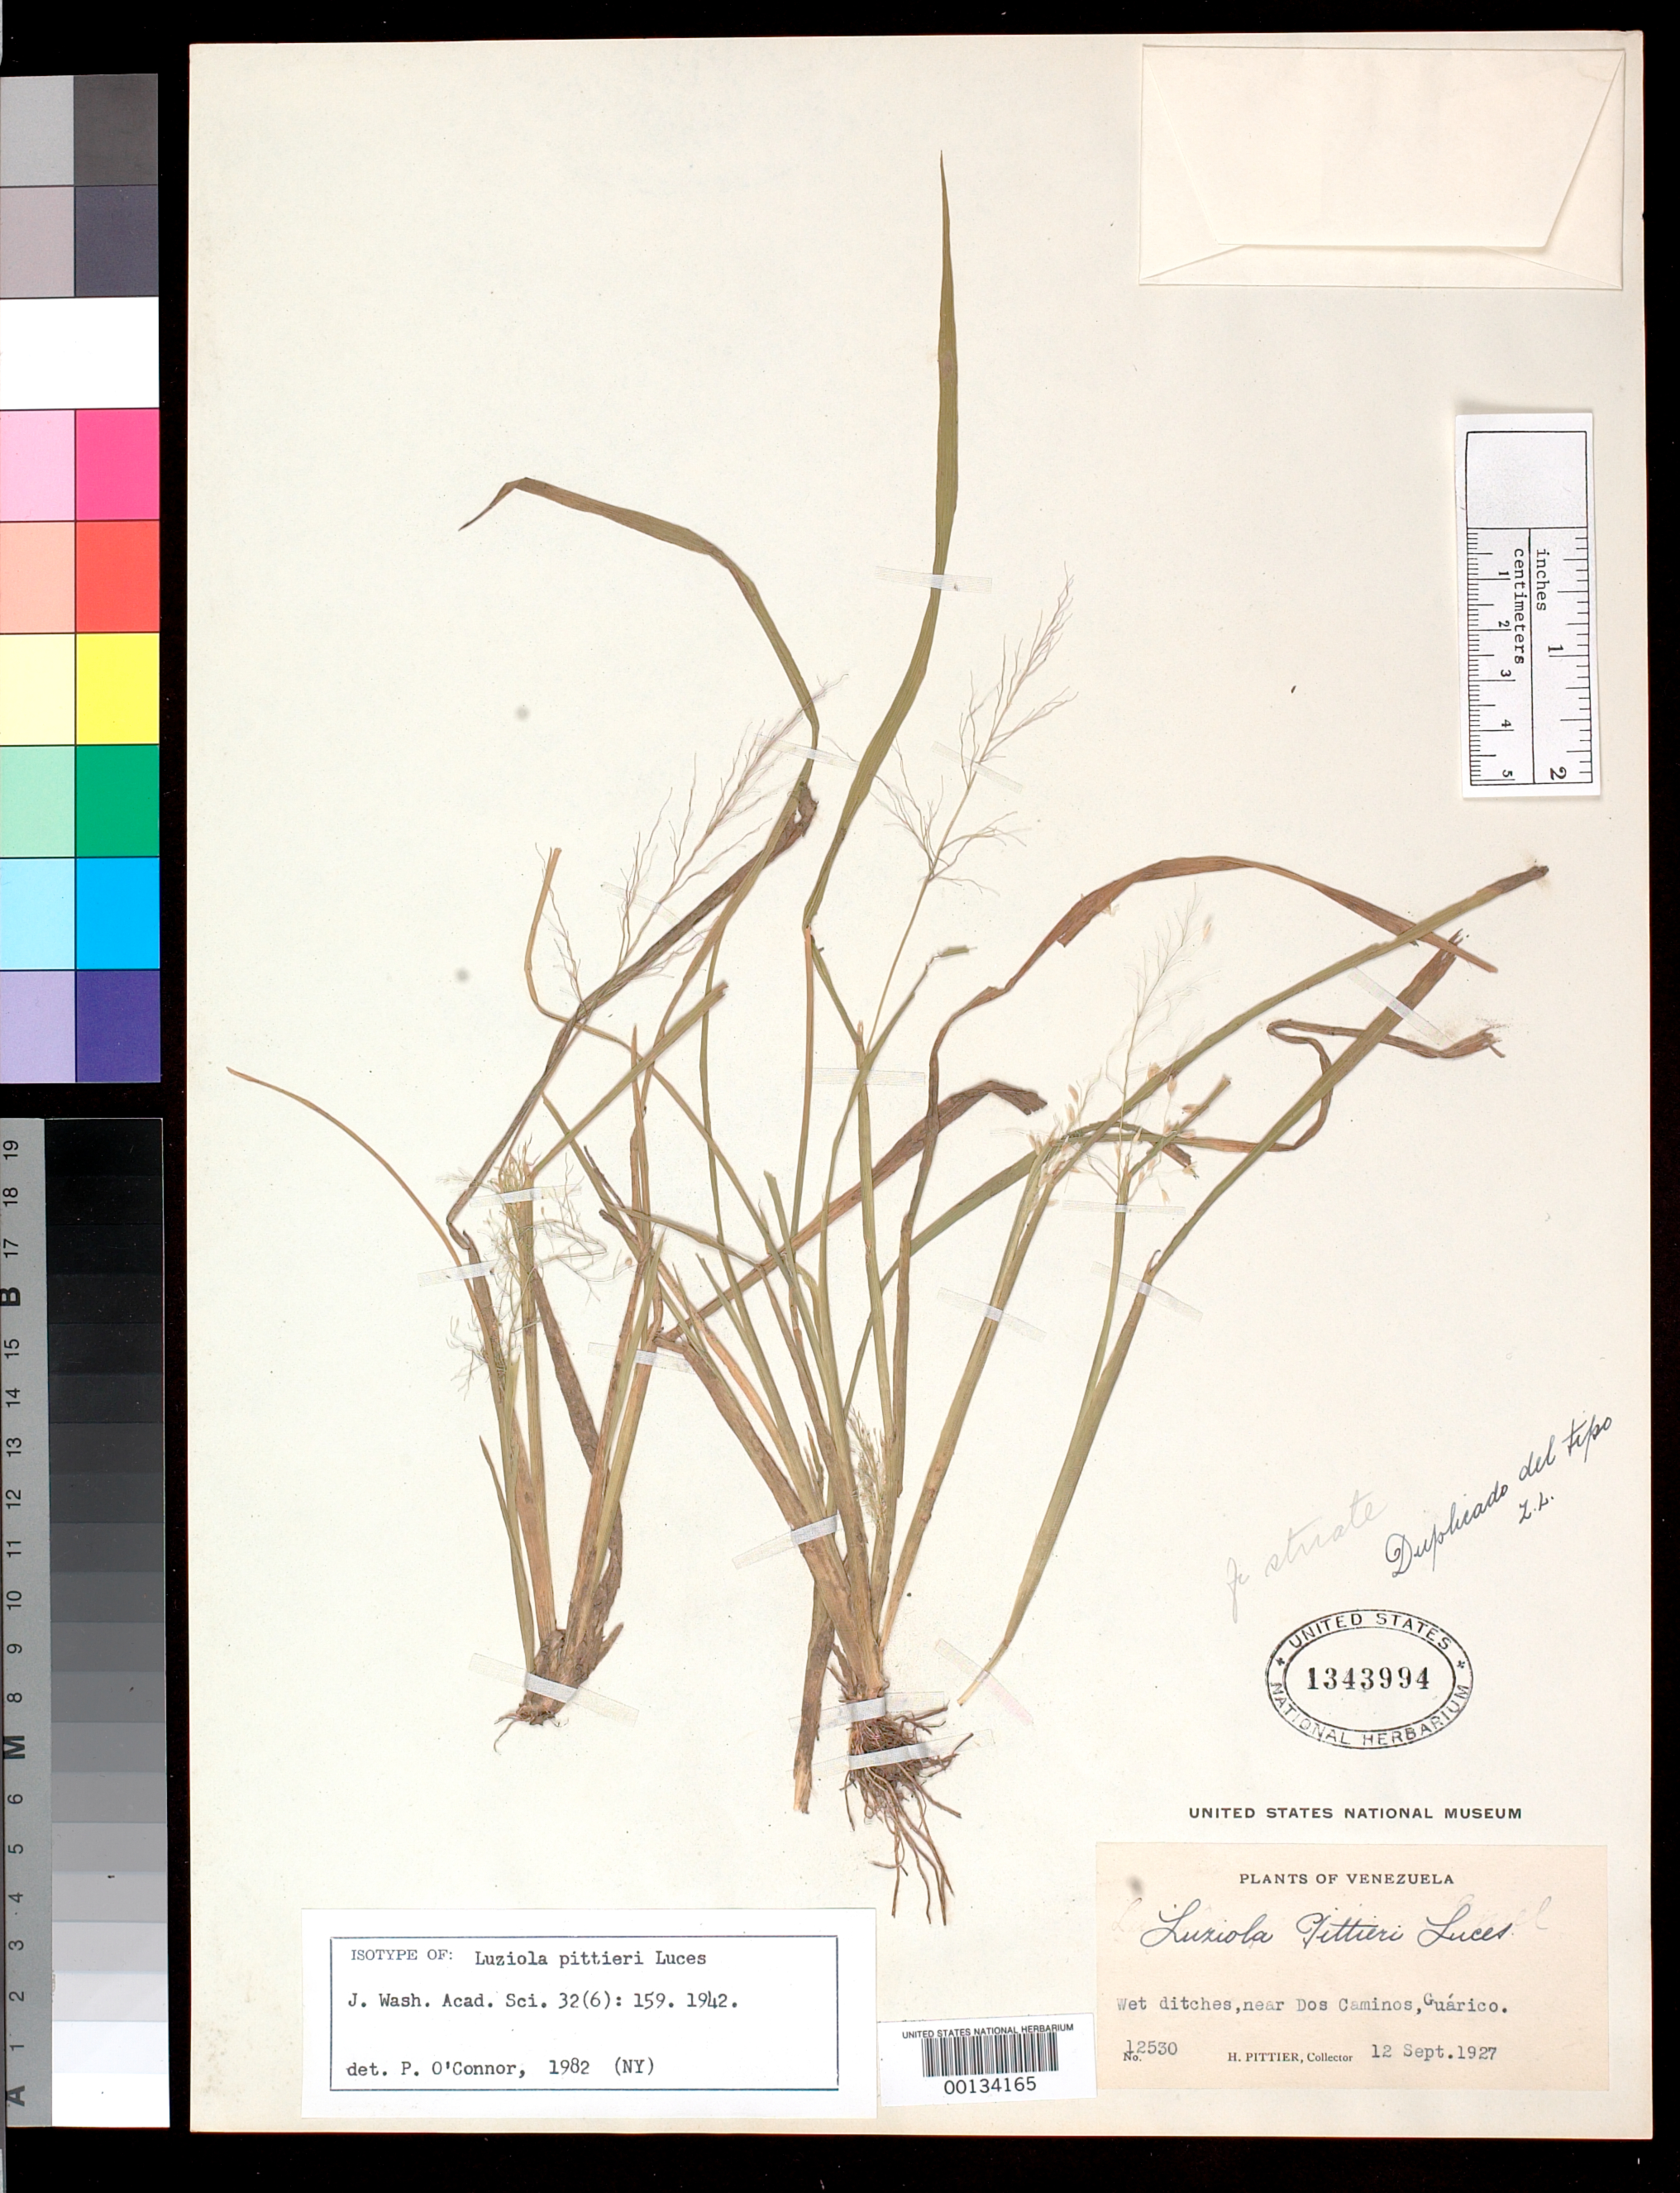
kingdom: Plantae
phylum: Tracheophyta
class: Liliopsida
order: Poales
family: Poaceae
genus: Luziola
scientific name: Luziola pittieri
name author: Luces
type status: Isotype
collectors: H. F. Pittier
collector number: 12530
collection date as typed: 12 Sep 1927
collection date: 1927-09-12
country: Venezuela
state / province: Guárico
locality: Near Dos Caminos.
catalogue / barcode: US 1343994